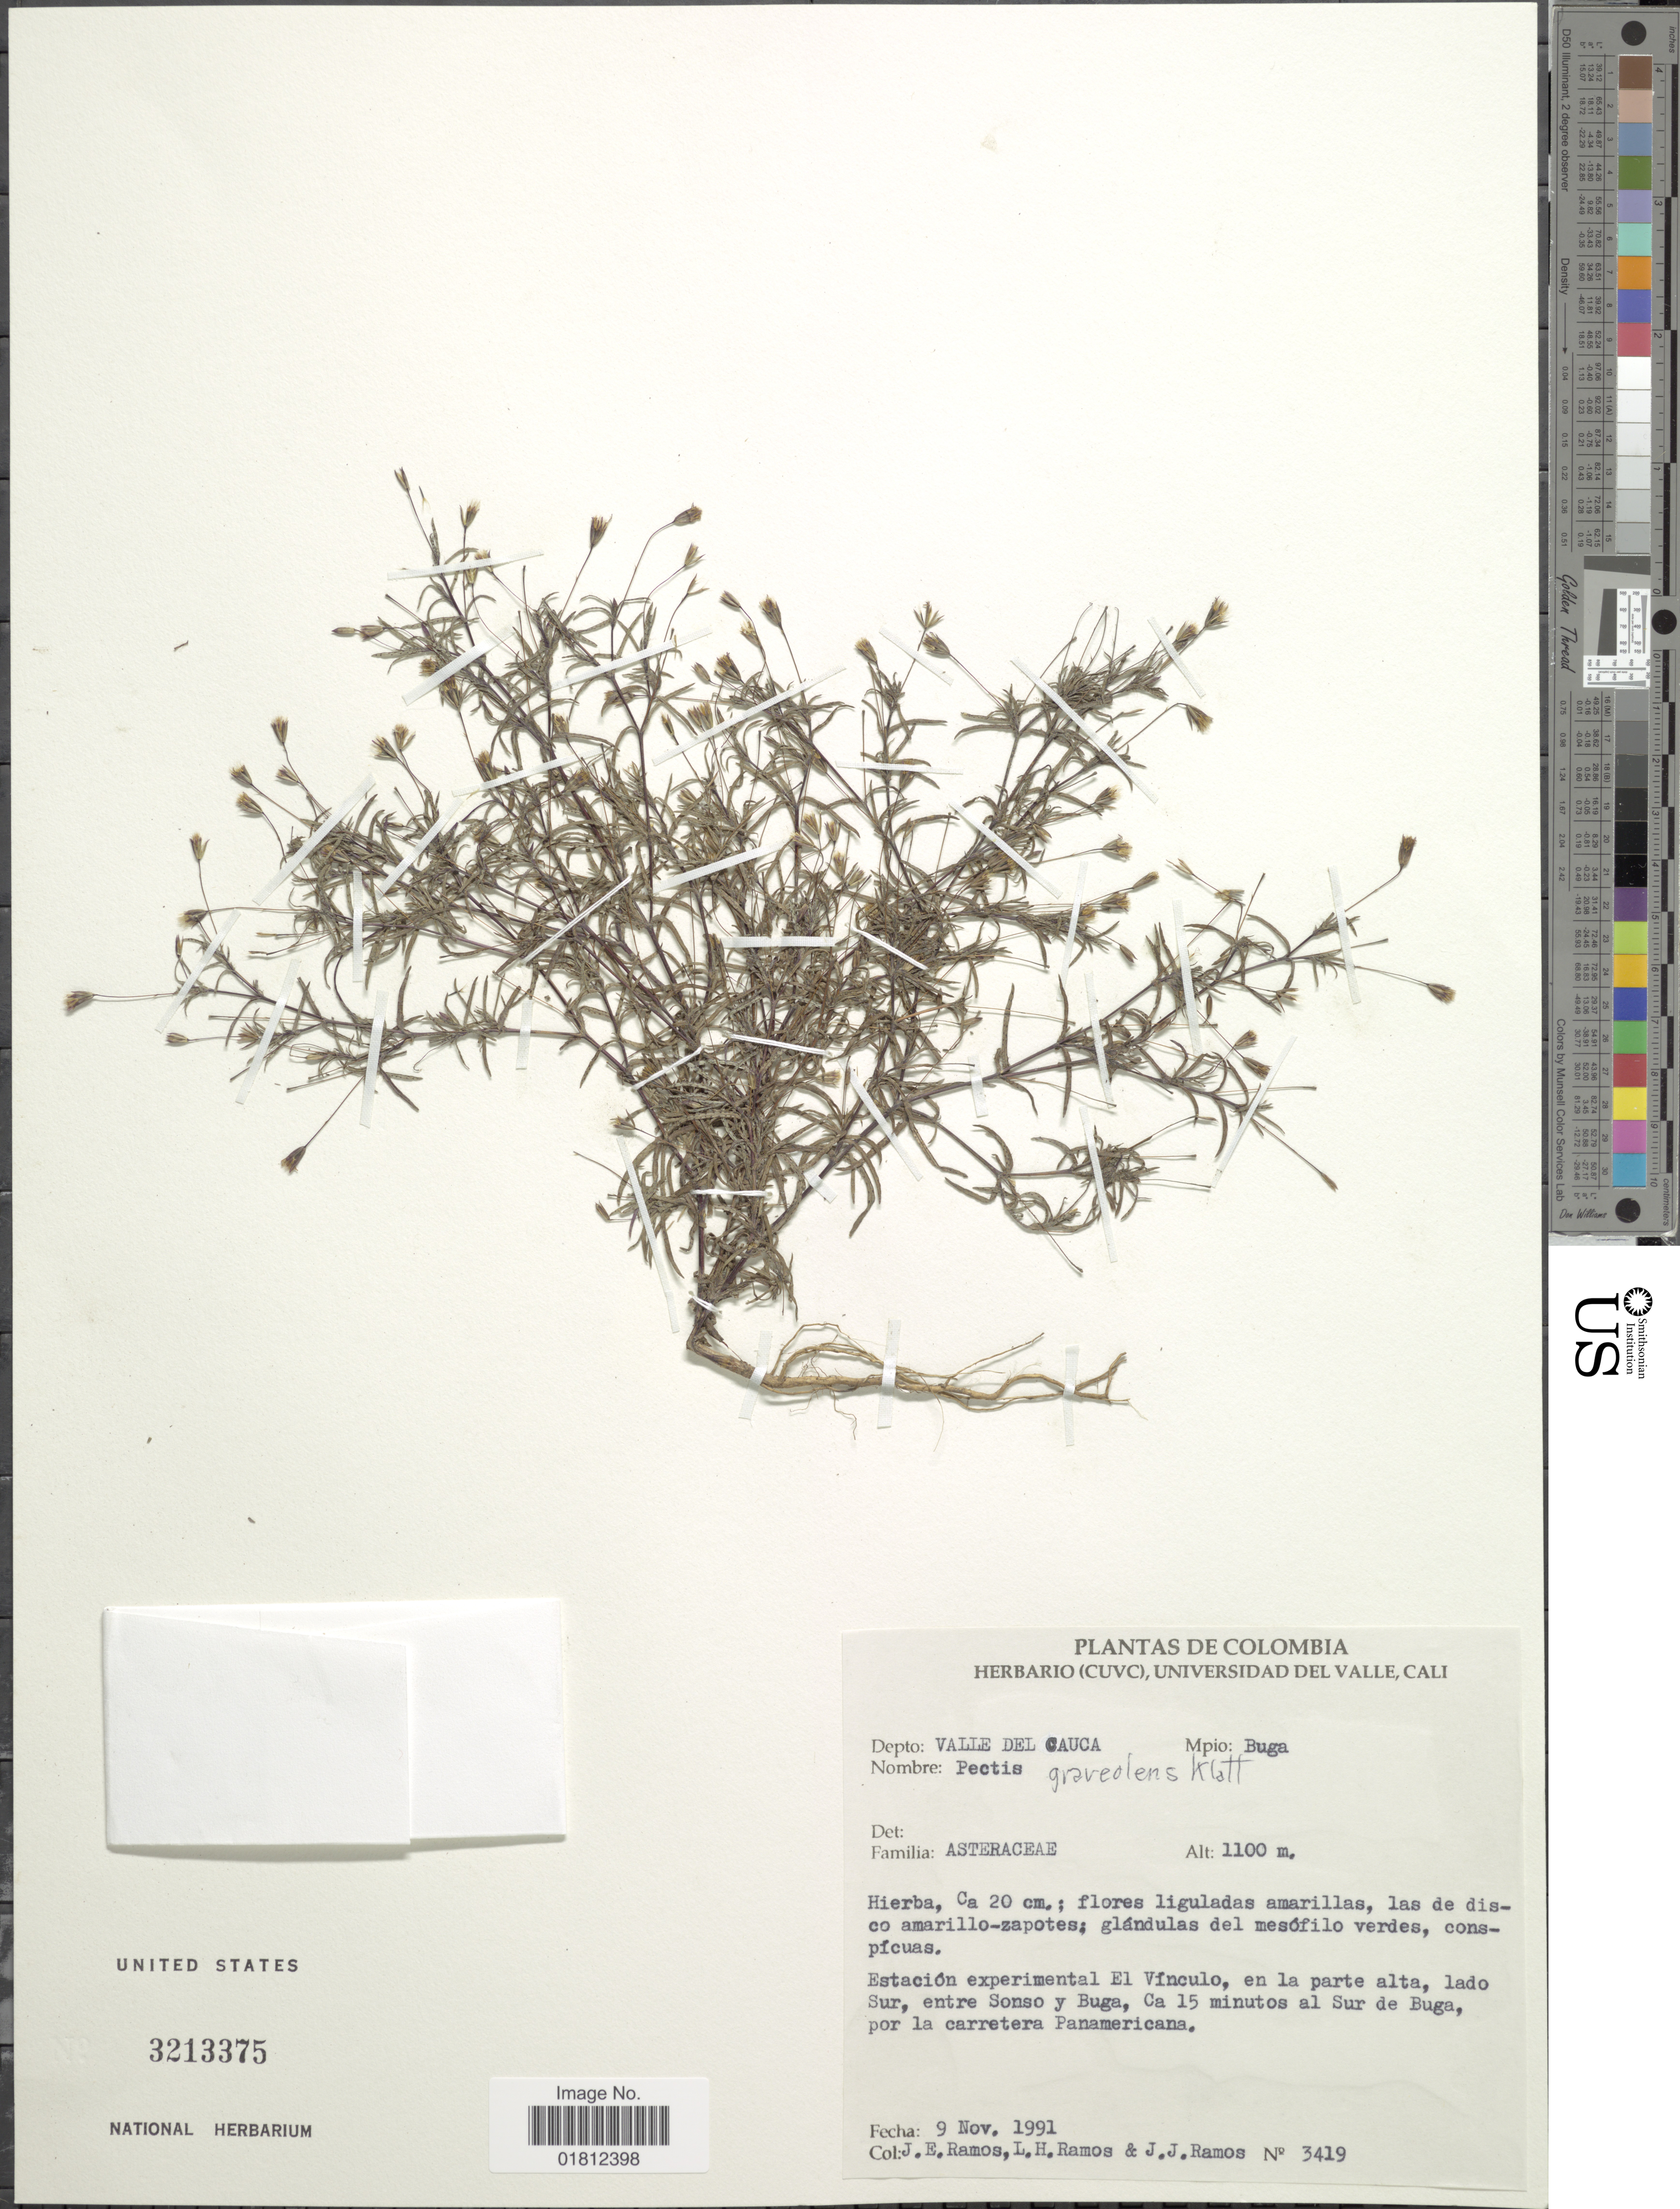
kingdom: Plantae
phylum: Tracheophyta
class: Magnoliopsida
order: Asterales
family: Asteraceae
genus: Pectis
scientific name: Pectis graveolens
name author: Klatt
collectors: J. E. Ramos, L. Ramos & J. J. Ramos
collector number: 3419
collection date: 1991-11-09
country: Colombia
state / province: Valle del Cauca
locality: Mpio: Buga, Estación experimental El Vínculo, en la parte alta, lado Sur, entre Sonso y Buga, Ca 15 minutos al Sur de Buga, por la carretera Panamericana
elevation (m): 1100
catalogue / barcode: US 3213375